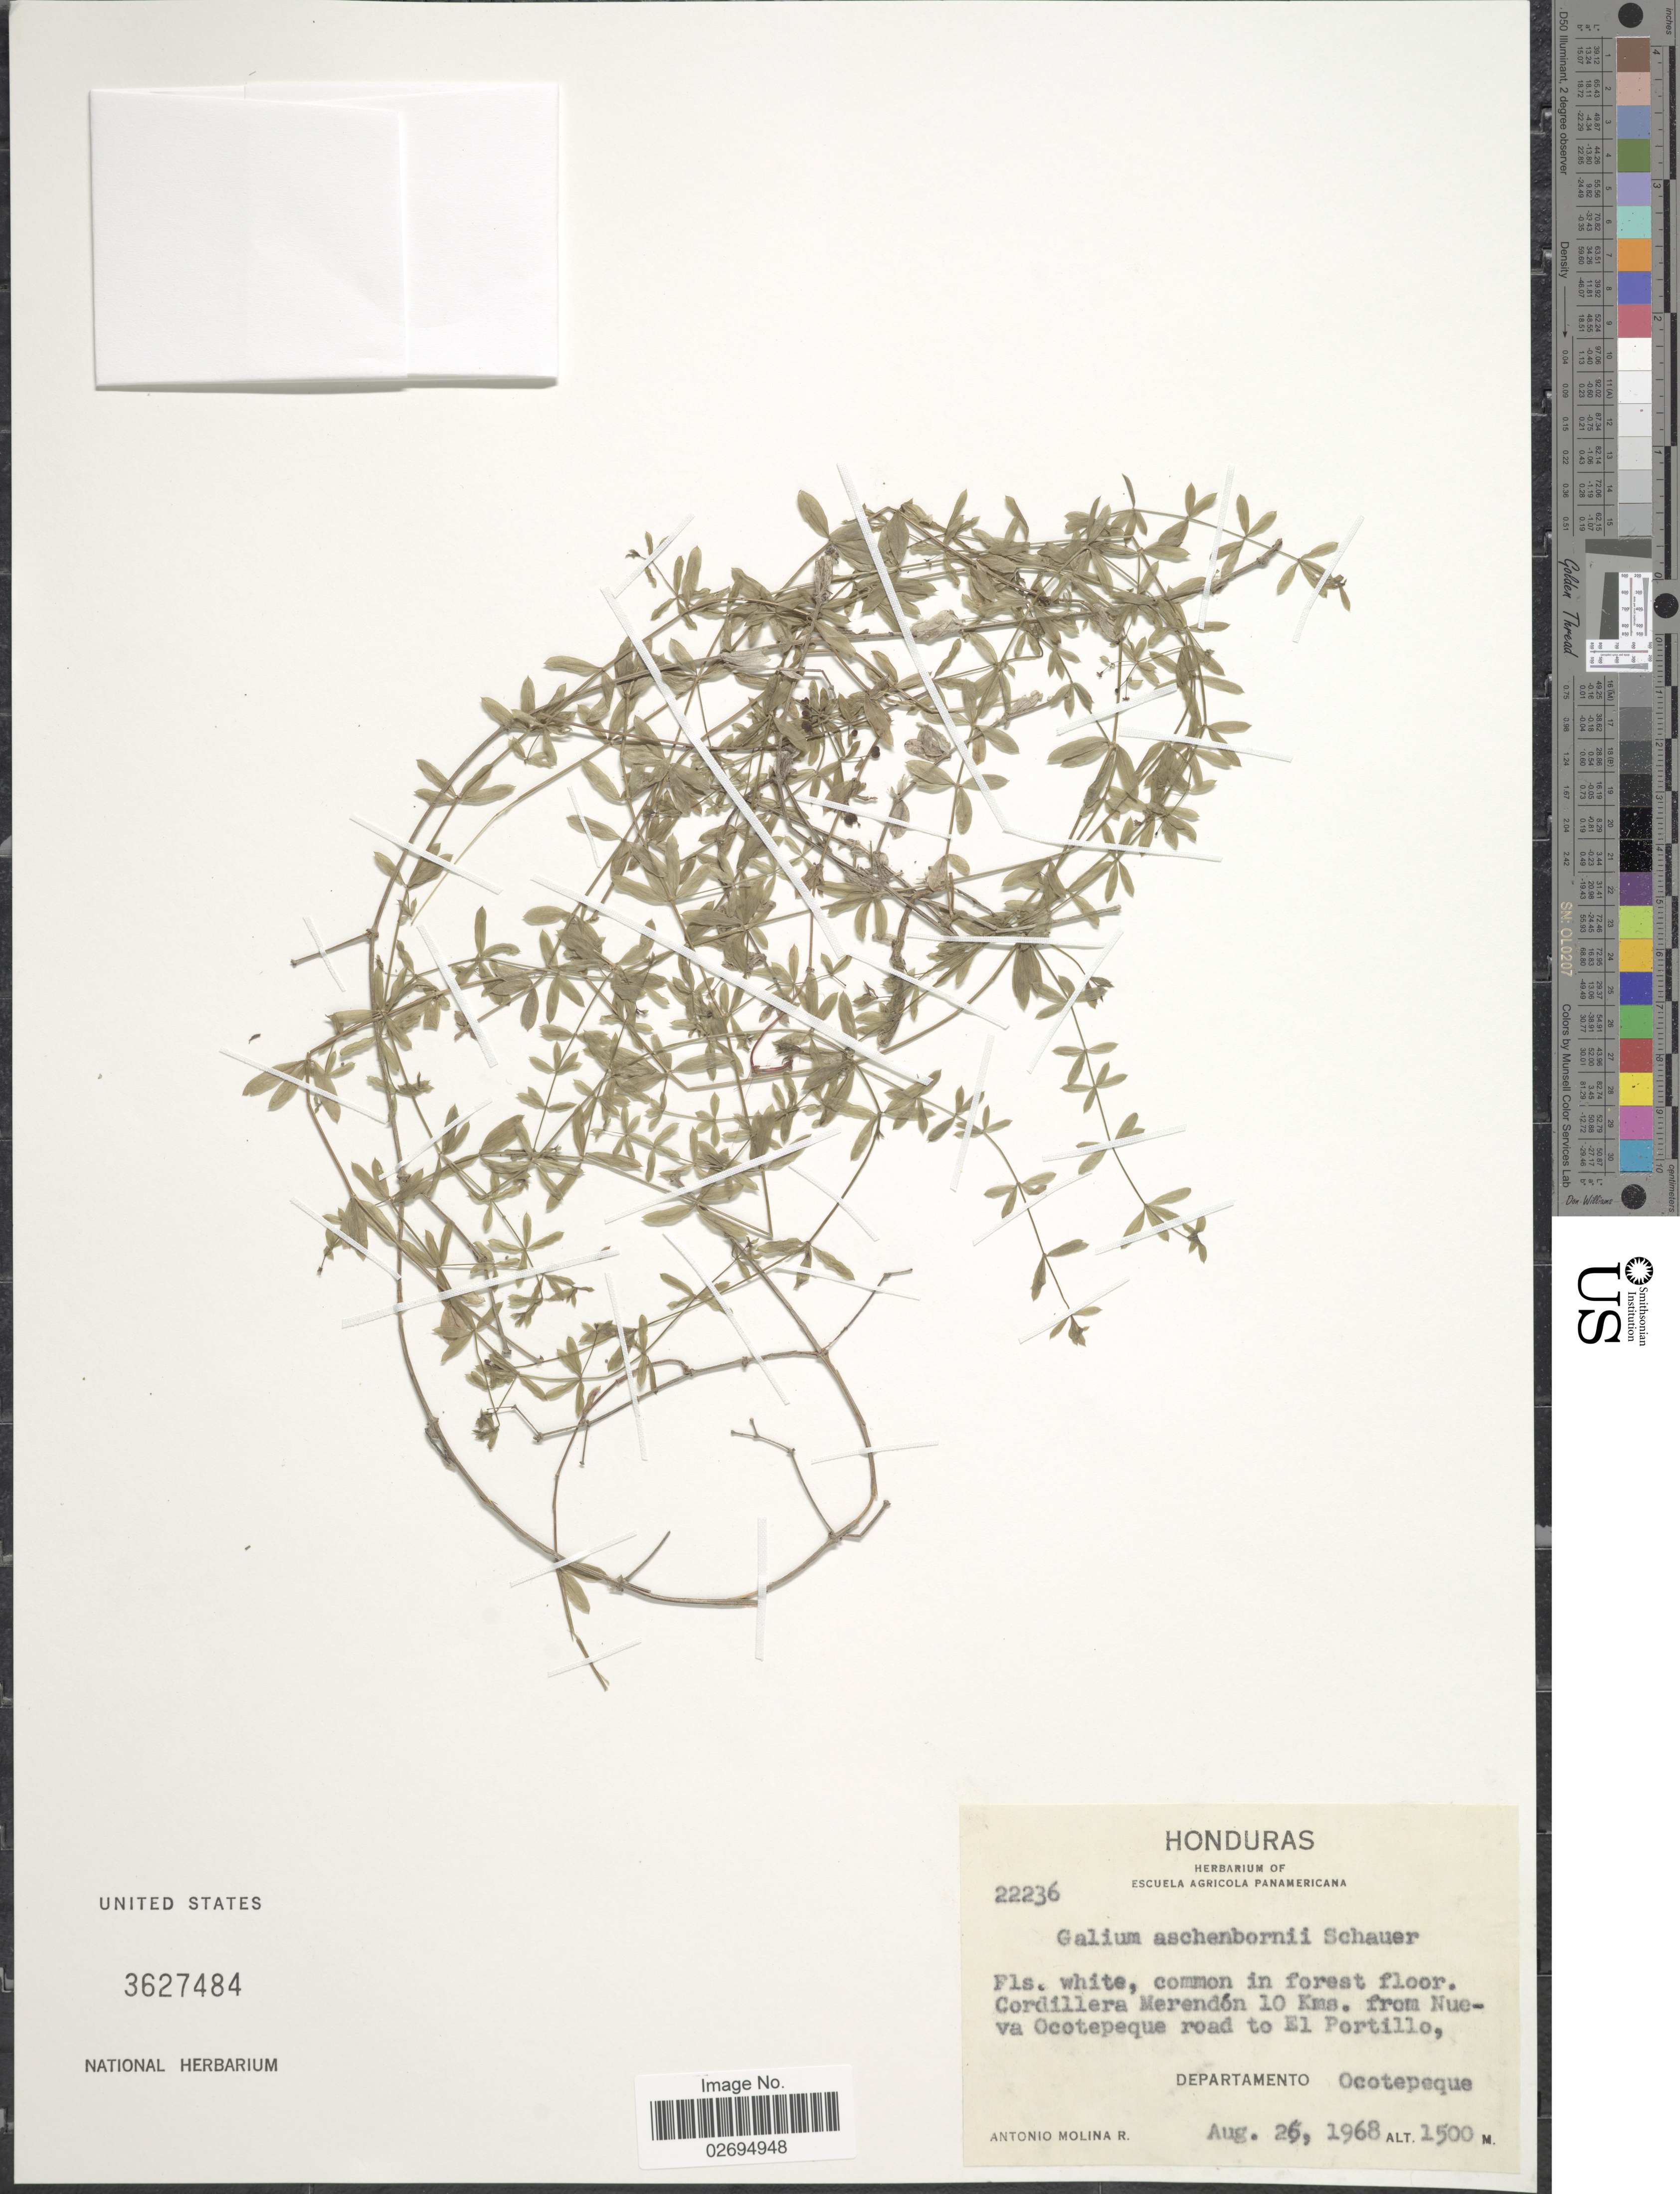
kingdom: Plantae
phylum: Tracheophyta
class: Magnoliopsida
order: Gentianales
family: Rubiaceae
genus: Galium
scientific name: Galium aschenbornii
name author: Schauer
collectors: A. Molina R.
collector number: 22236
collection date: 1968-08-26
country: Honduras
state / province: Ocotepeque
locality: Common in forest floor. Cordillera Merendón 10 Kms from Nueva Ocotepeque road to El Portillo, Departamento Ocotepeque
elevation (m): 1500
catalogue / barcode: US 3627484